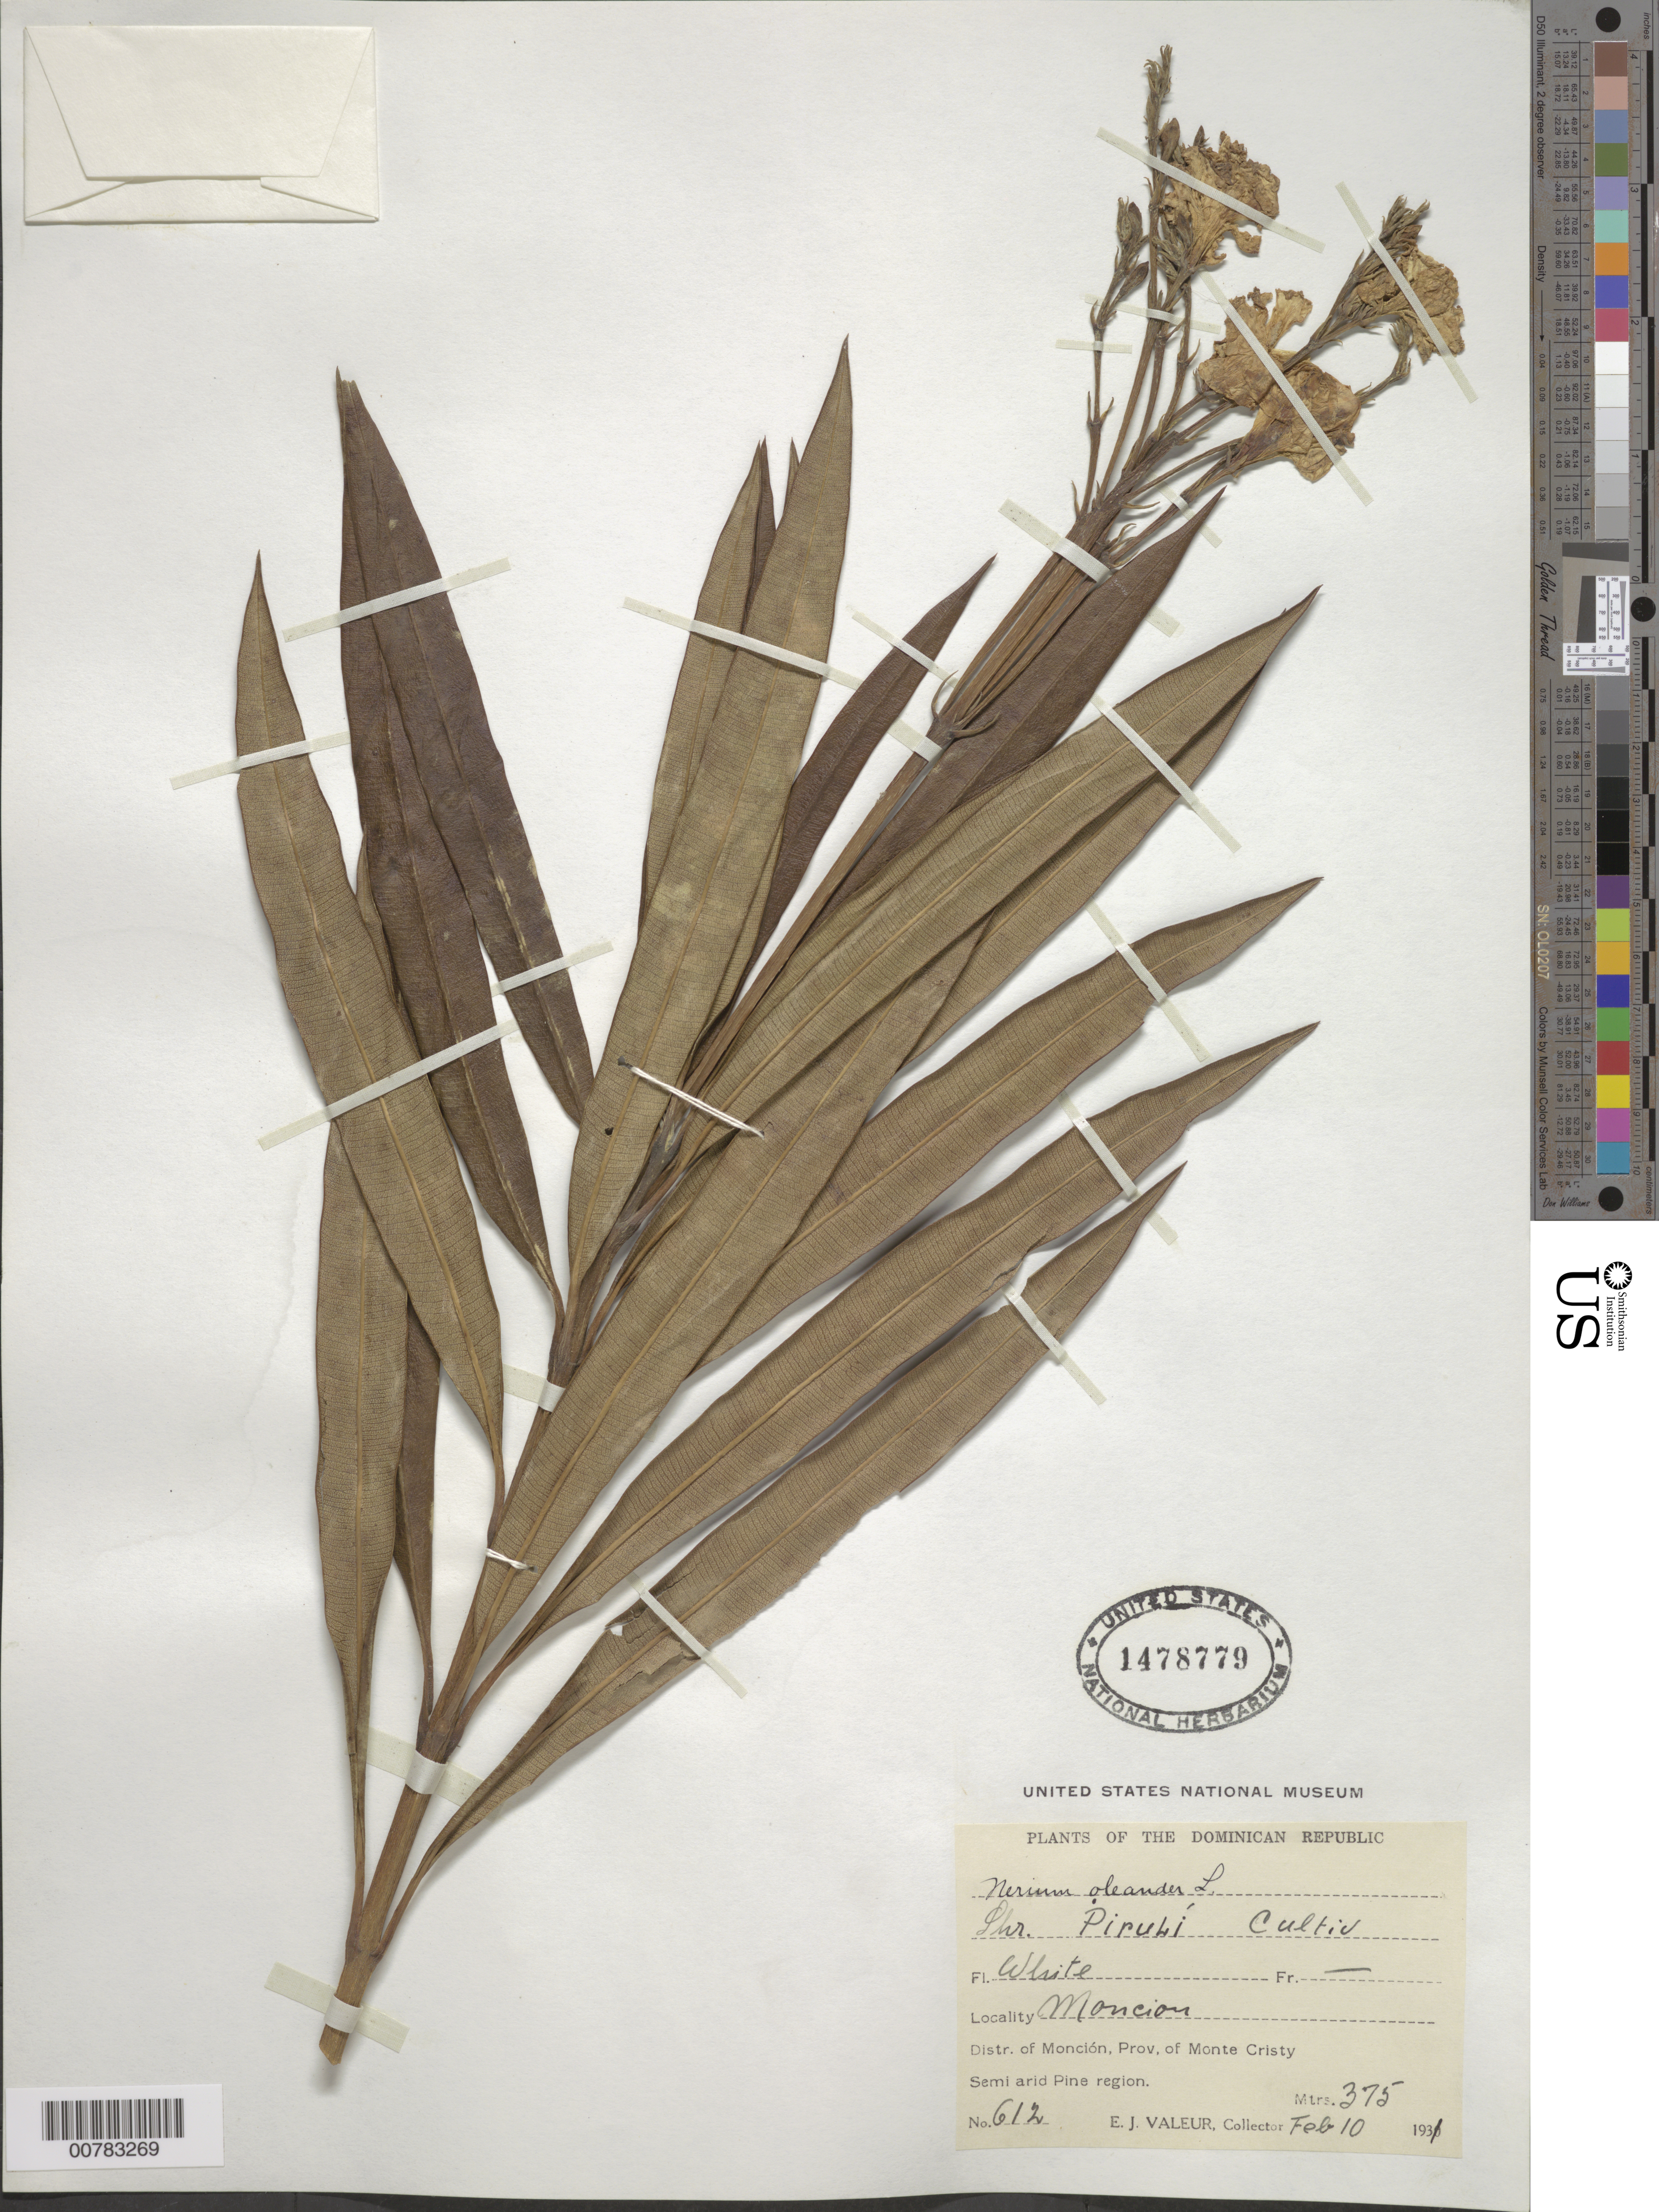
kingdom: Plantae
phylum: Tracheophyta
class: Magnoliopsida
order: Gentianales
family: Apocynaceae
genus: Nerium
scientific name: Nerium oleander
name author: L.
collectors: E. Valeur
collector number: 612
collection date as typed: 10 Feb 1931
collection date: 1931-02-10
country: Dominican Republic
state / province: Monte Cristi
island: Hispaniola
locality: Monción, Moncion.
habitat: Semi arid Pine region.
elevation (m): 375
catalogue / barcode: US 1478779